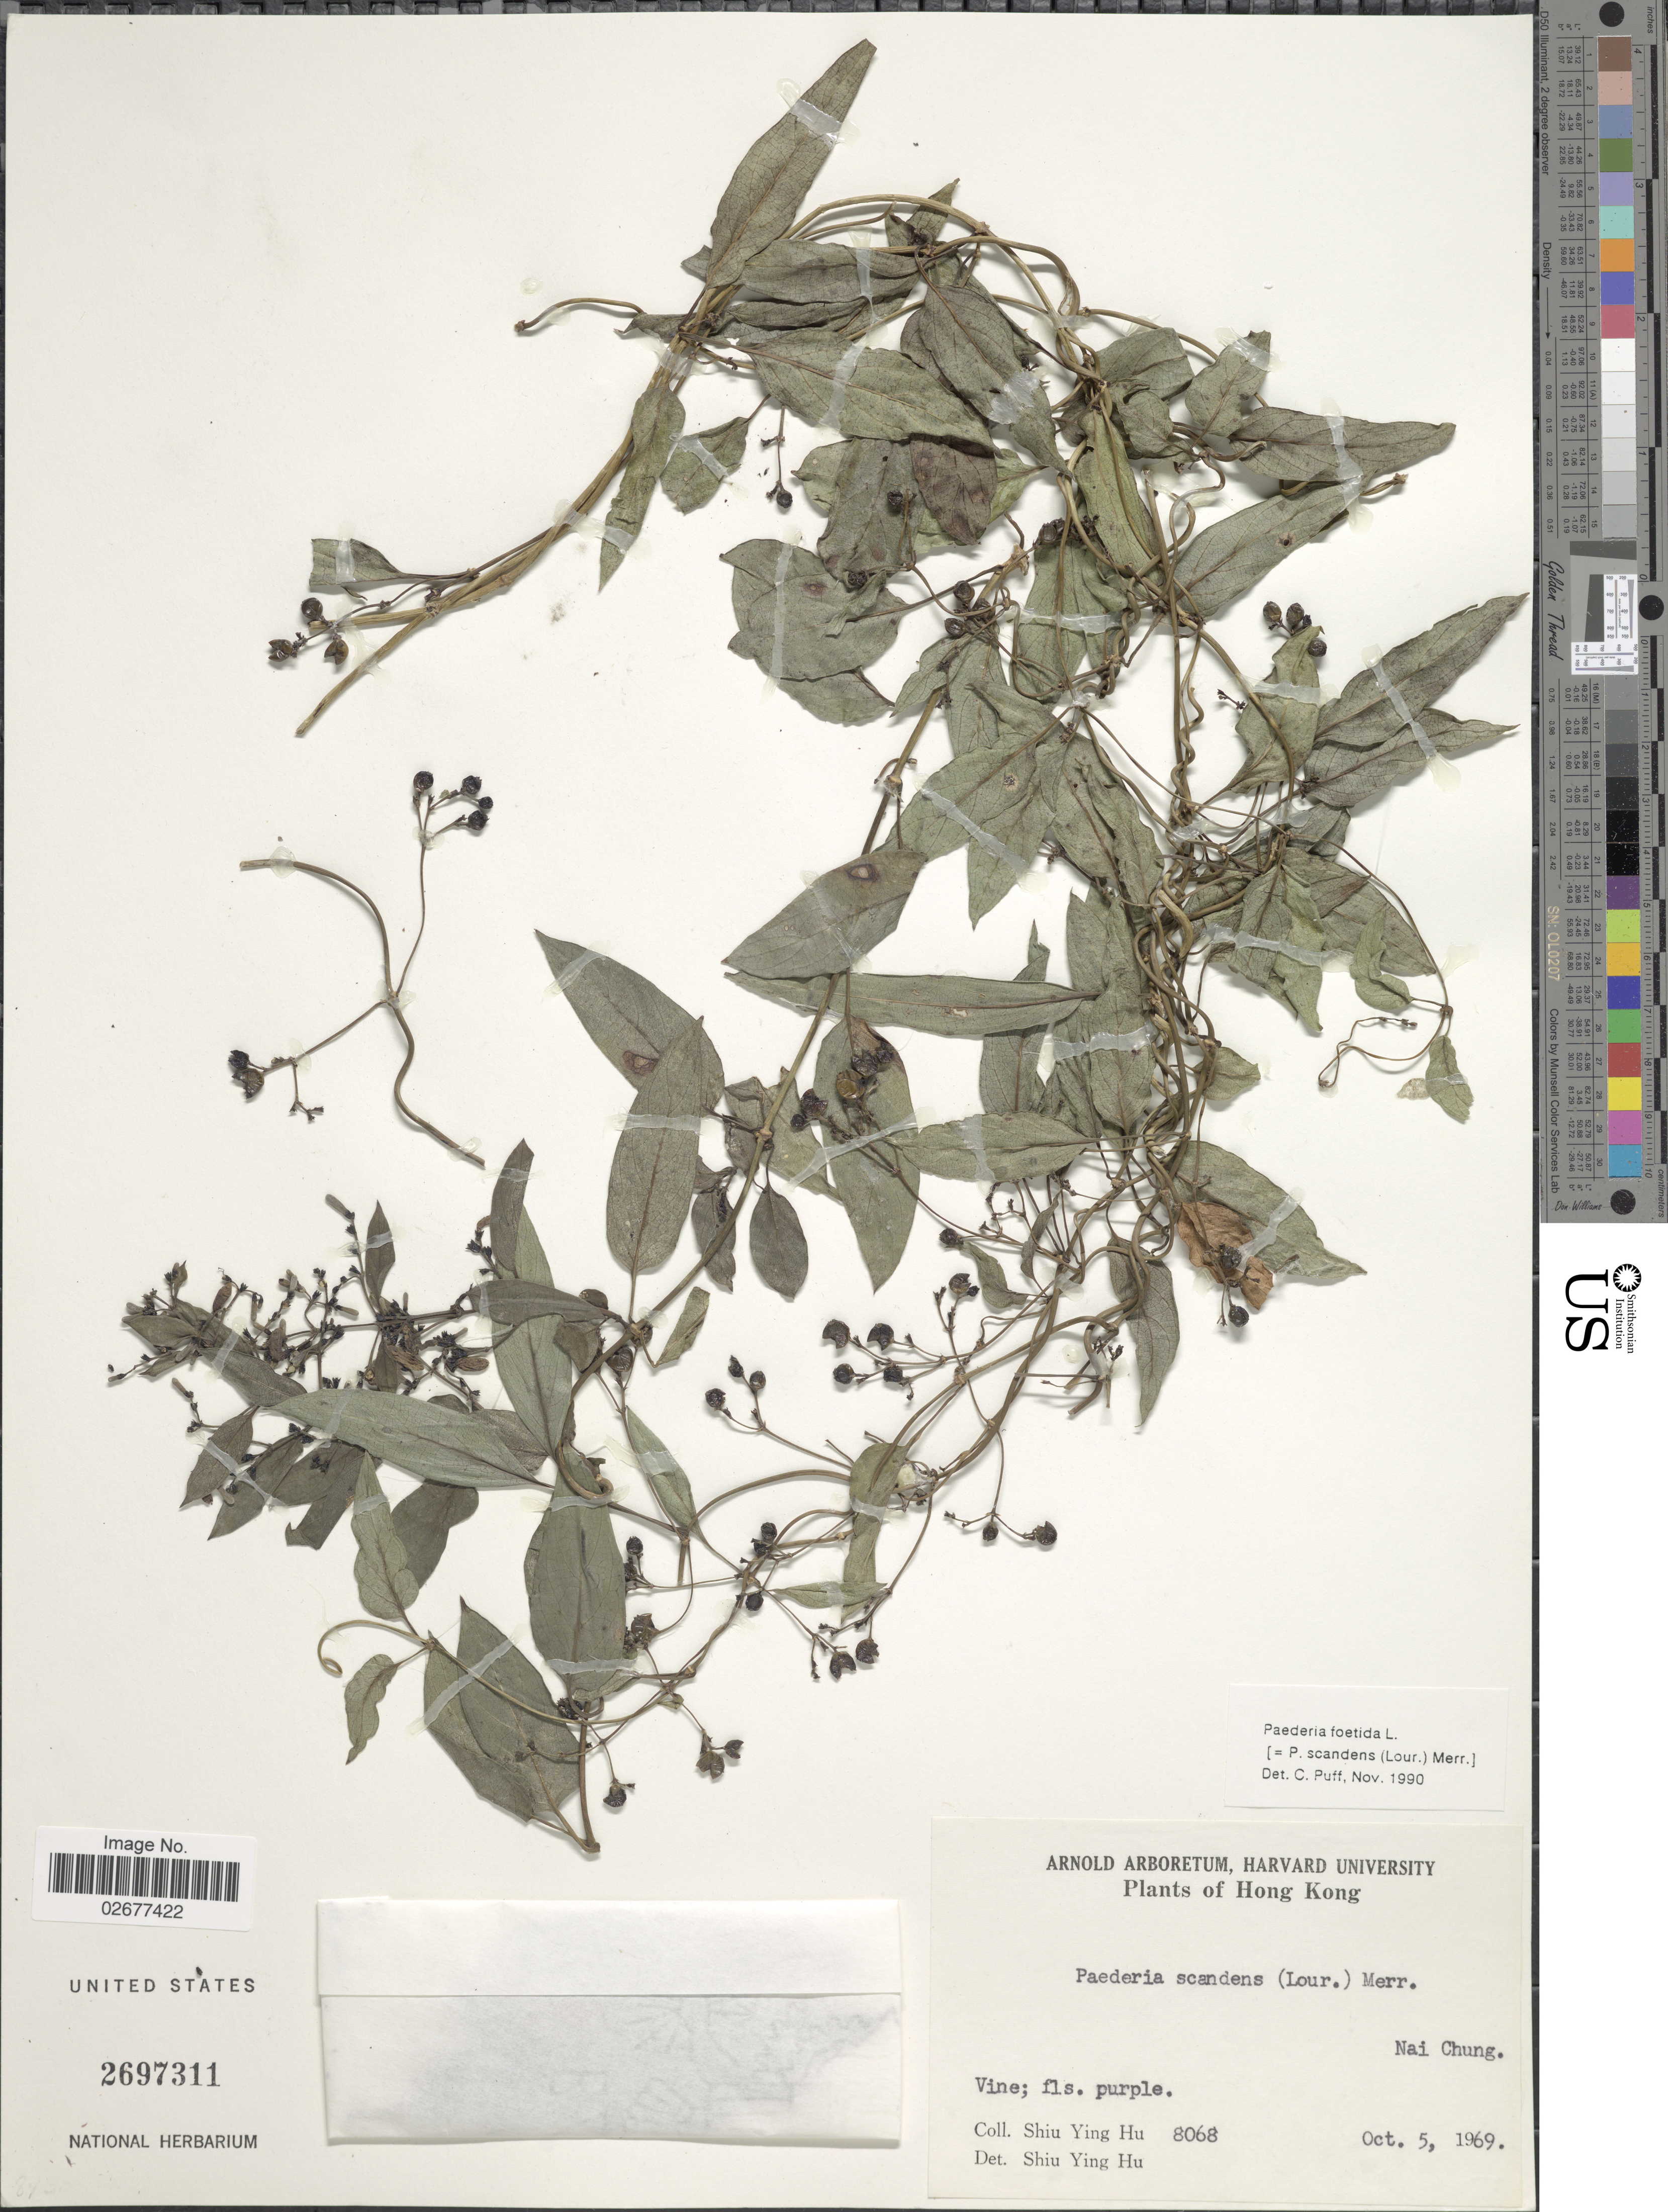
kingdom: Plantae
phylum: Tracheophyta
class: Magnoliopsida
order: Gentianales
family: Rubiaceae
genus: Paederia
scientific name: Paederia foetida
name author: L.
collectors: S. Y. Hu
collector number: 8068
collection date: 1969-10-05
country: China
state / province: Hong Kong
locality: Nai Chung.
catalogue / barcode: US 2697311